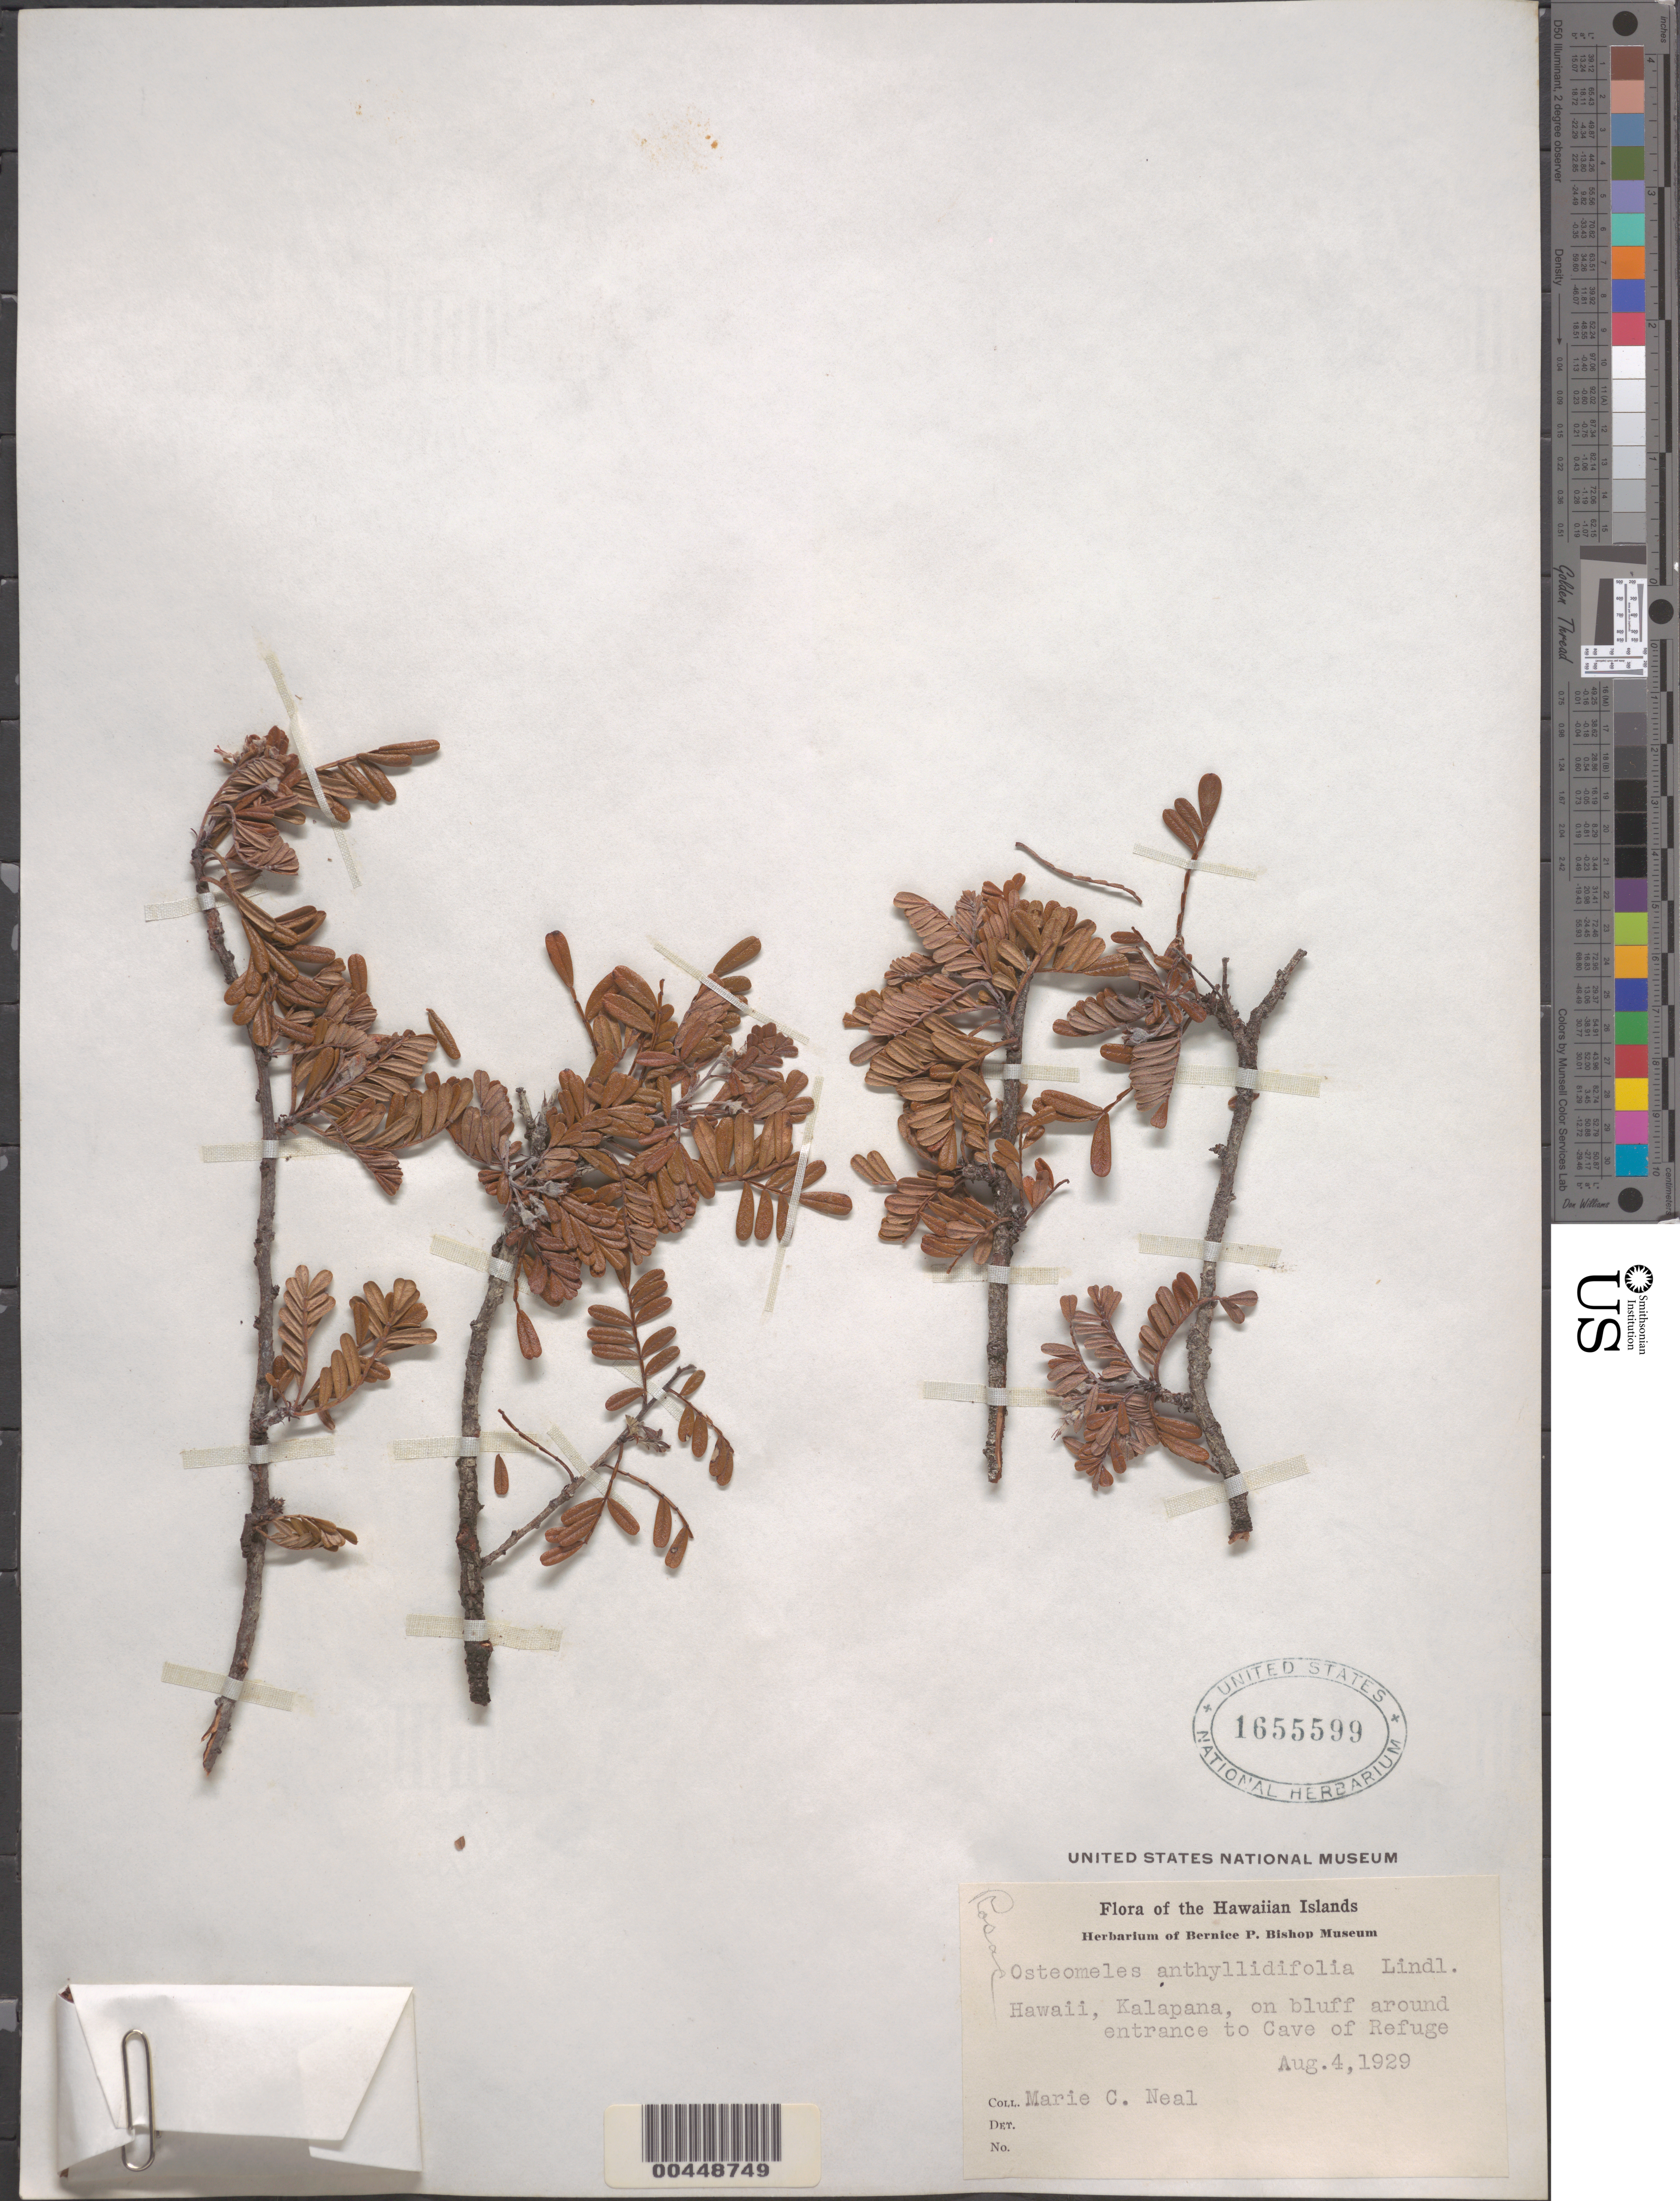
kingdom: Plantae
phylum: Tracheophyta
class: Magnoliopsida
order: Rosales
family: Rosaceae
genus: Osteomeles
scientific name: Osteomeles anthyllidifolia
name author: (Small) Lindl.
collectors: W. Ning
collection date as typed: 4 Aug 1929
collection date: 1929-08-04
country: United States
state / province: Hawaii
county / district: Hawaii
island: Hawaii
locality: Kalapana, around entrance to Cave of Refuge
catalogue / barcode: US 1655599